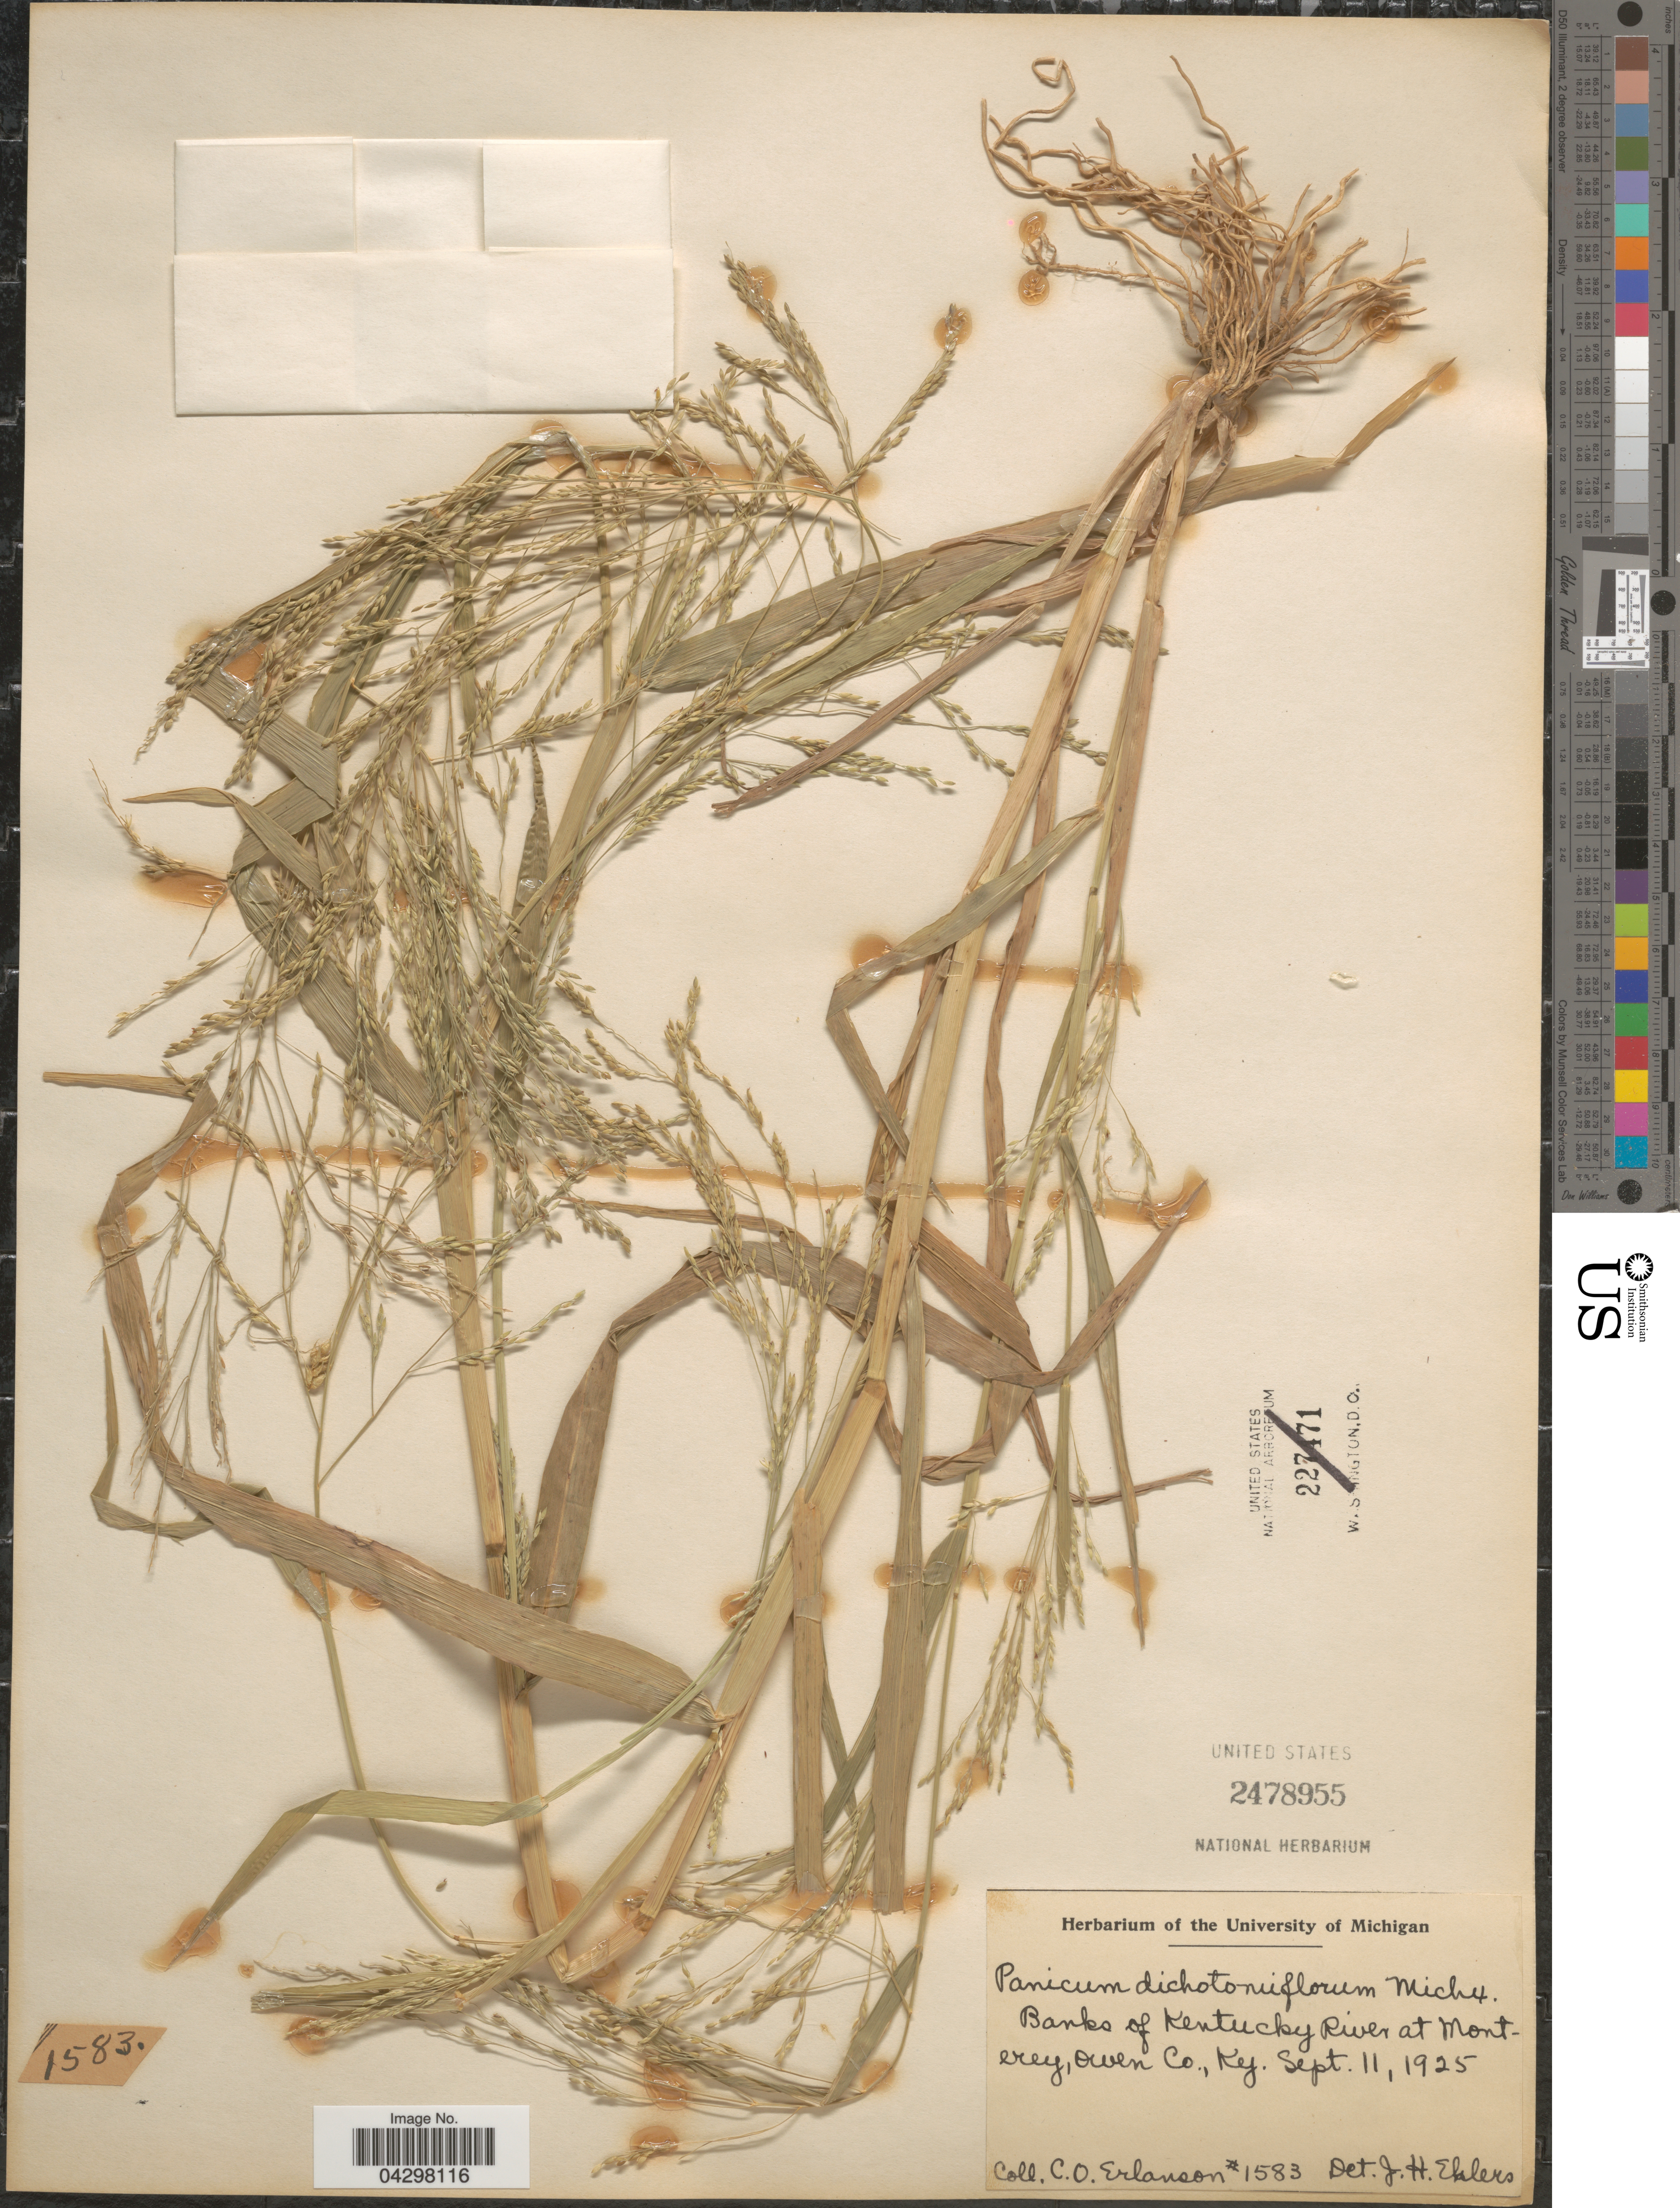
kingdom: Plantae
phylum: Tracheophyta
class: Liliopsida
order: Poales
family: Poaceae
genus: Panicum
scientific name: Panicum dichotomiflorum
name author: Michx.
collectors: C. O. Erlanson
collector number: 1583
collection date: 1925-09-11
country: United States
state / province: Kentucky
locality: Banks of Kentucky River at Monterey, Owen Co.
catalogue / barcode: US 2478955